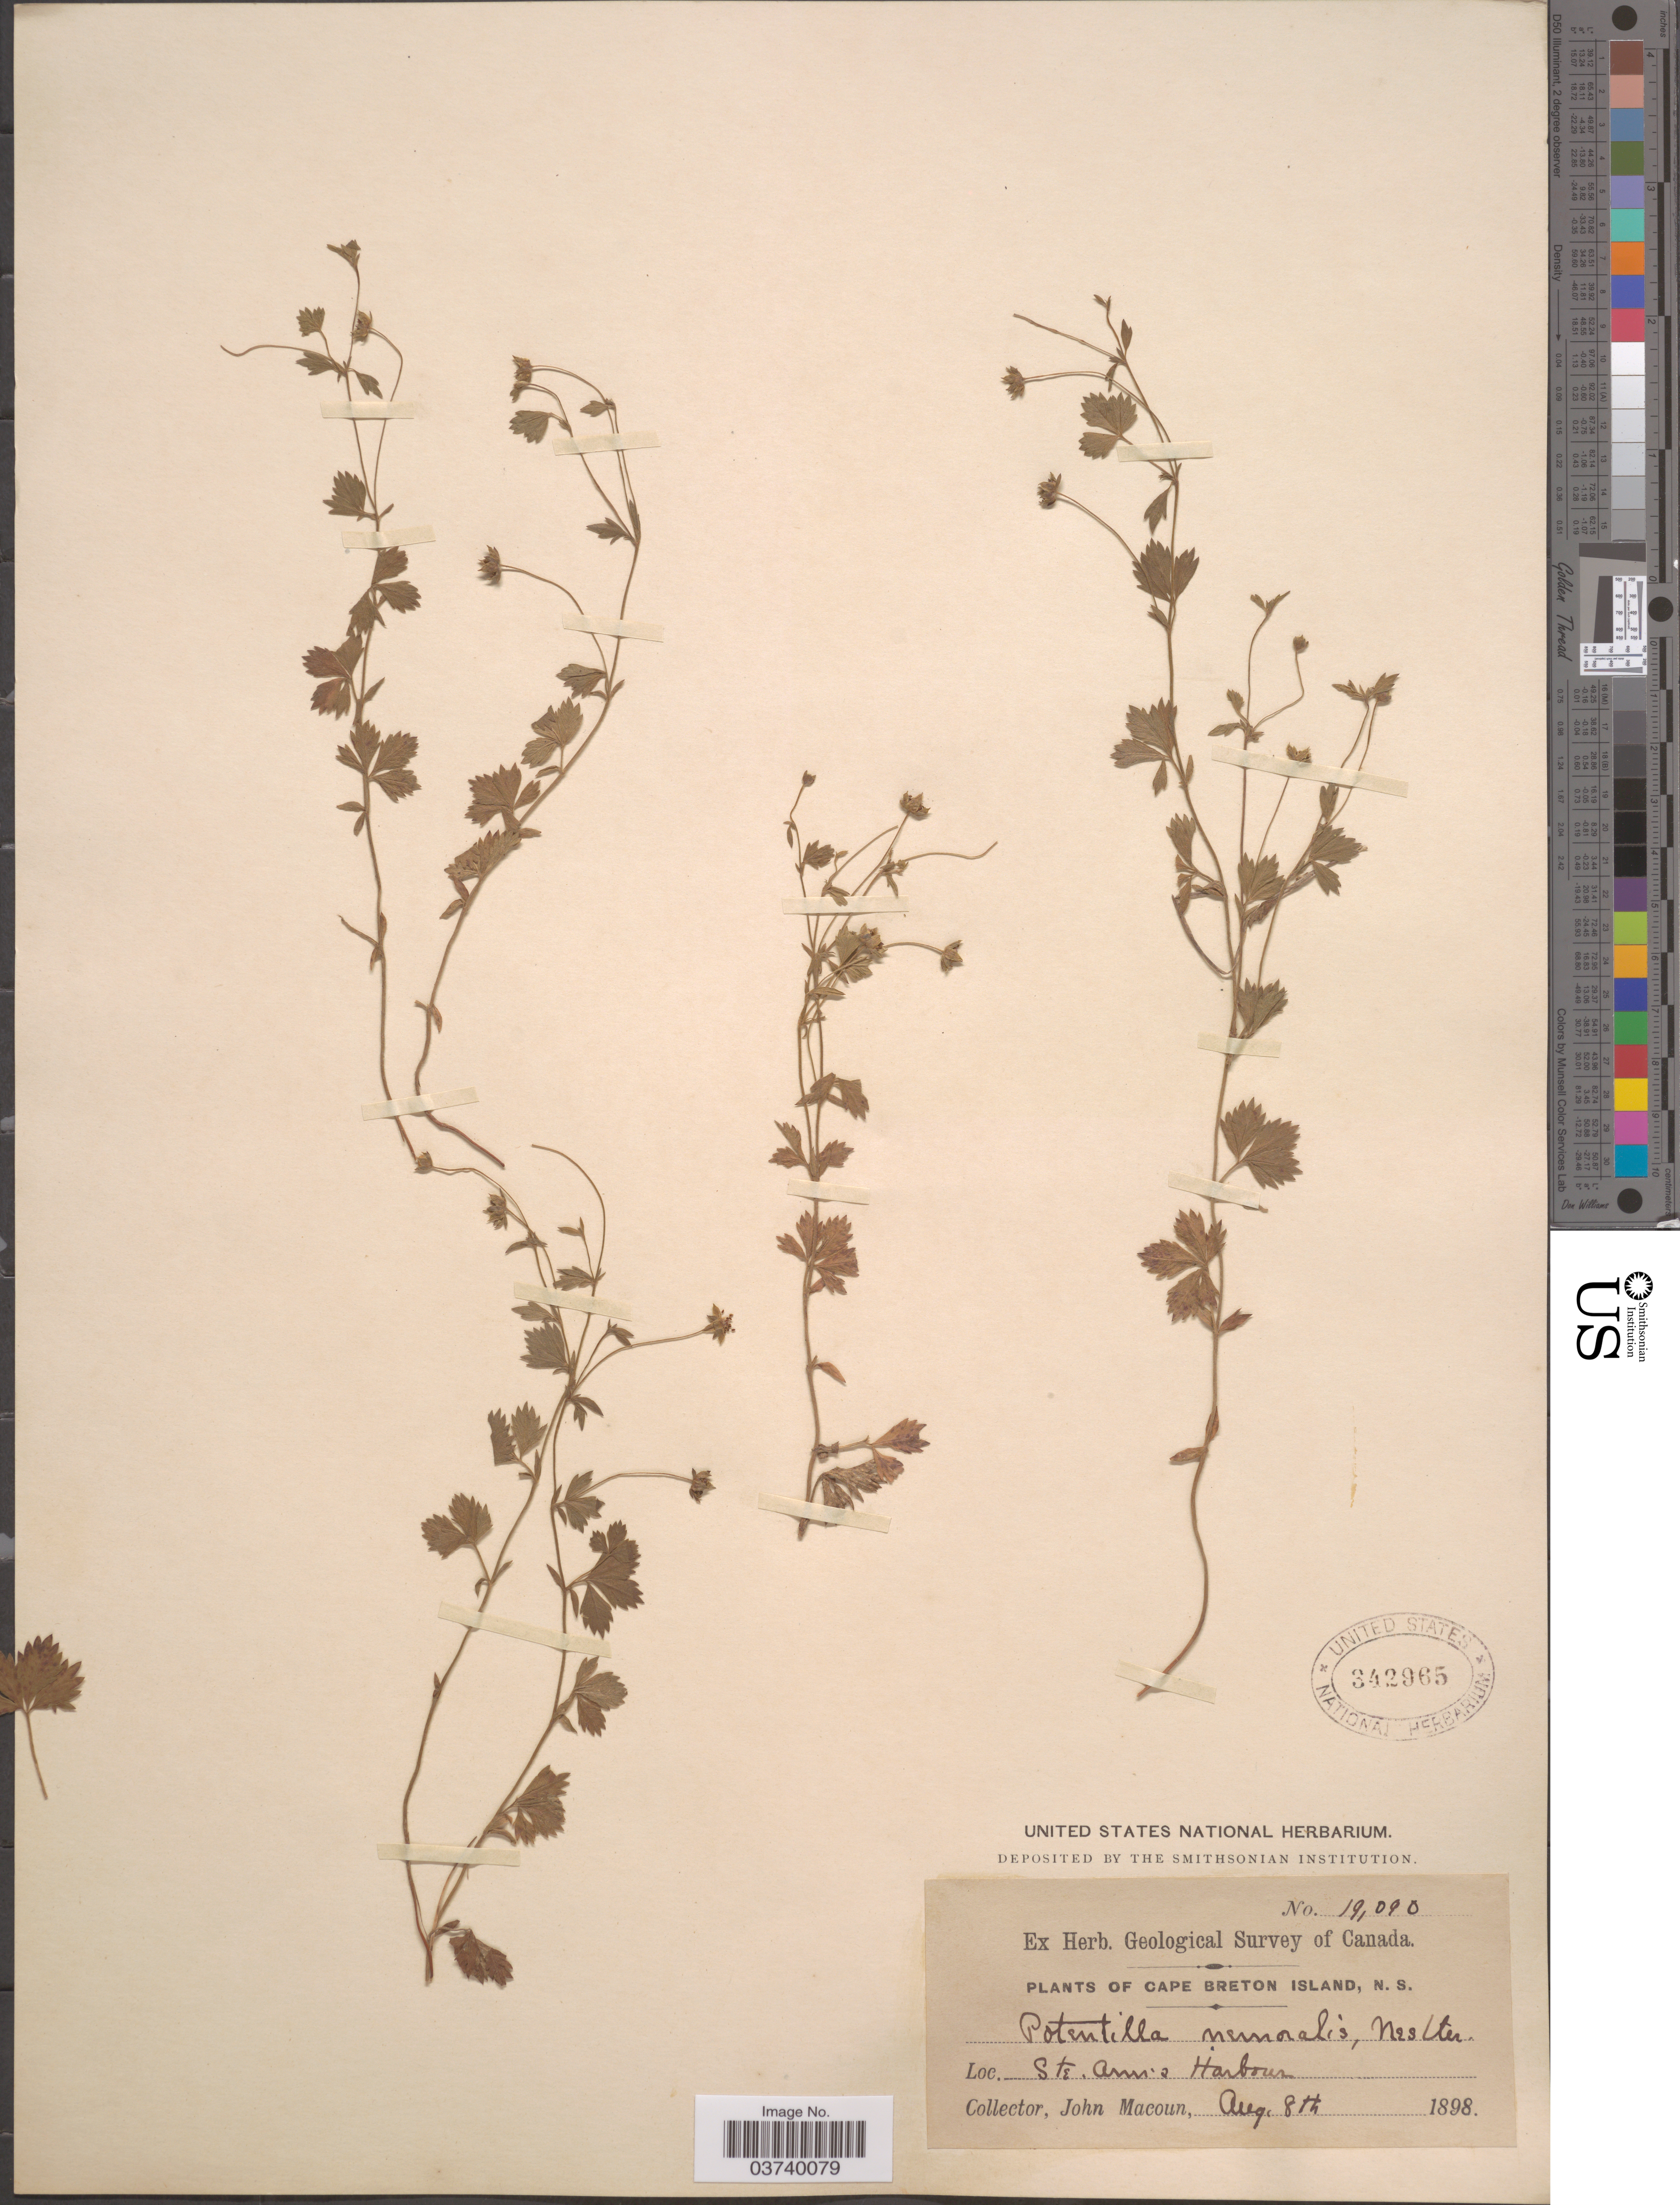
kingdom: Plantae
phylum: Tracheophyta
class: Magnoliopsida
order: Rosales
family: Rosaceae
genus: Potentilla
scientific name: Potentilla nemoralis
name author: Bunge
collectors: J. Macoun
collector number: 19090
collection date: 1898-08-08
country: Canada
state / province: Nova Scotia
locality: Cape Breton Island. Ste. Ann's Harbour.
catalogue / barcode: US 342965